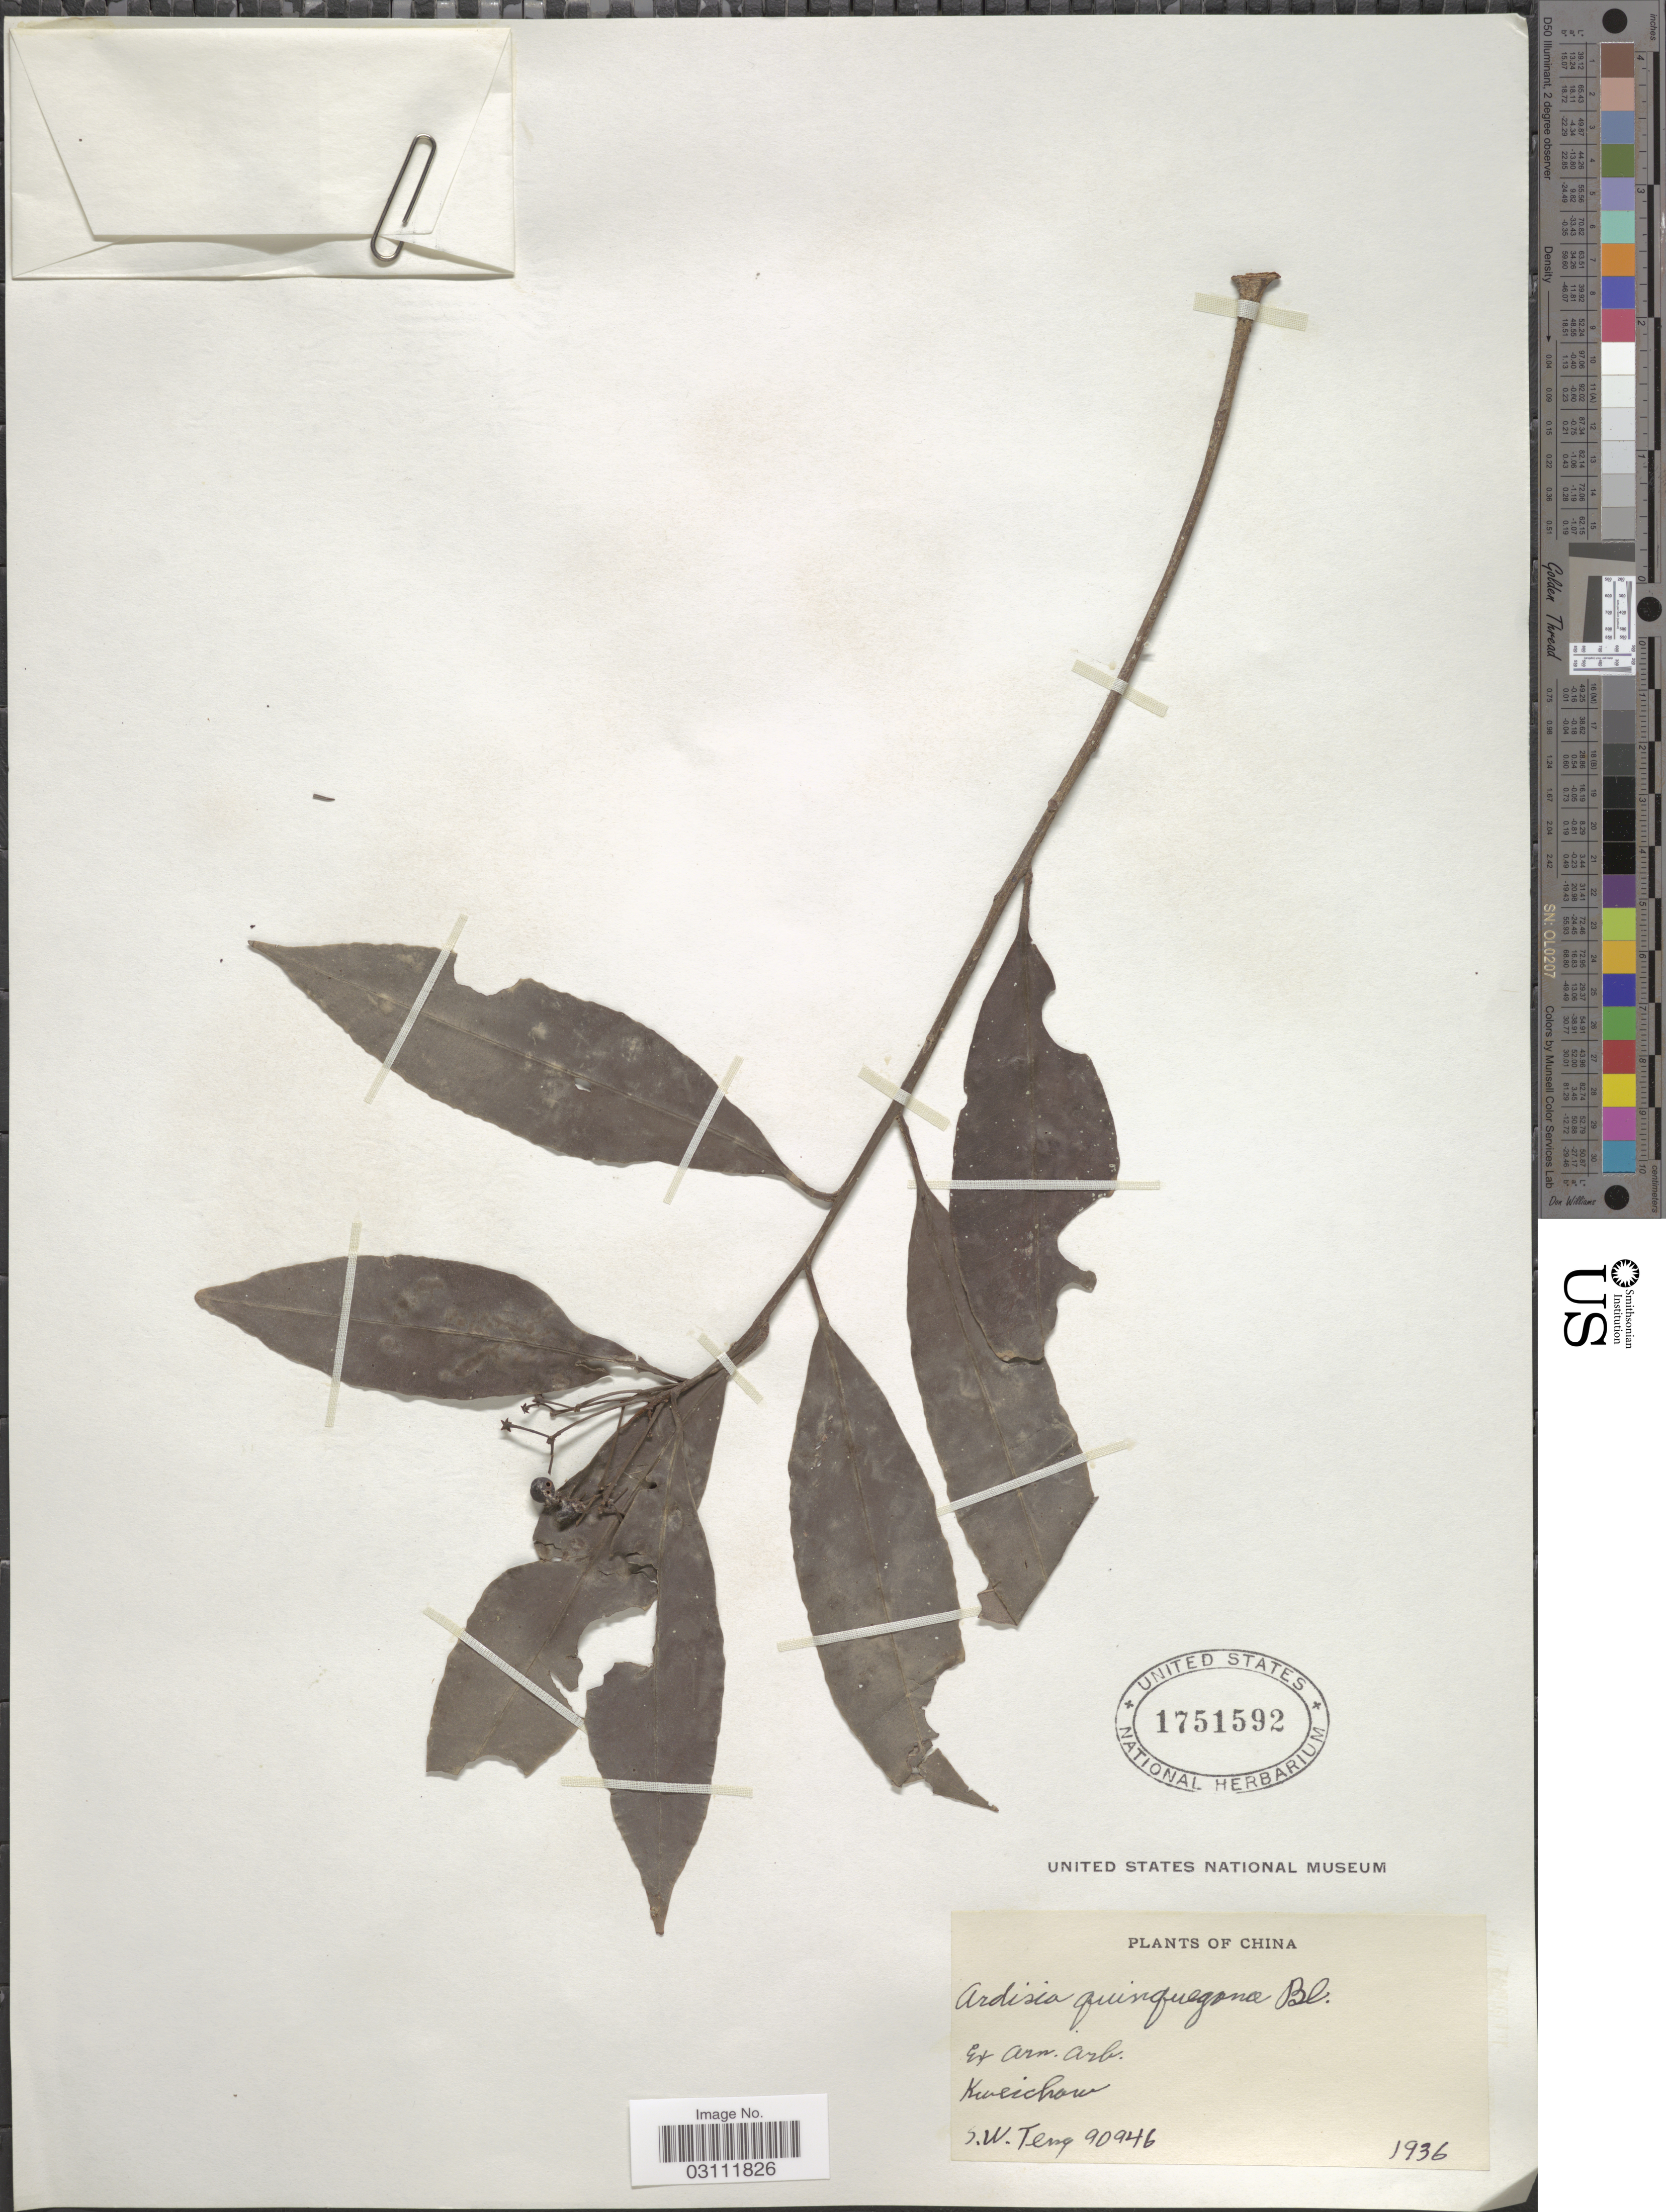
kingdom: Plantae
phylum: Tracheophyta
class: Magnoliopsida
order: Ericales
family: Primulaceae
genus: Ardisia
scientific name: Ardisia quinquegona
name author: Blume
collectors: S. Teng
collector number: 90946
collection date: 1936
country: China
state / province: Guizhou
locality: Kweichow.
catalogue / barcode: US 1751592